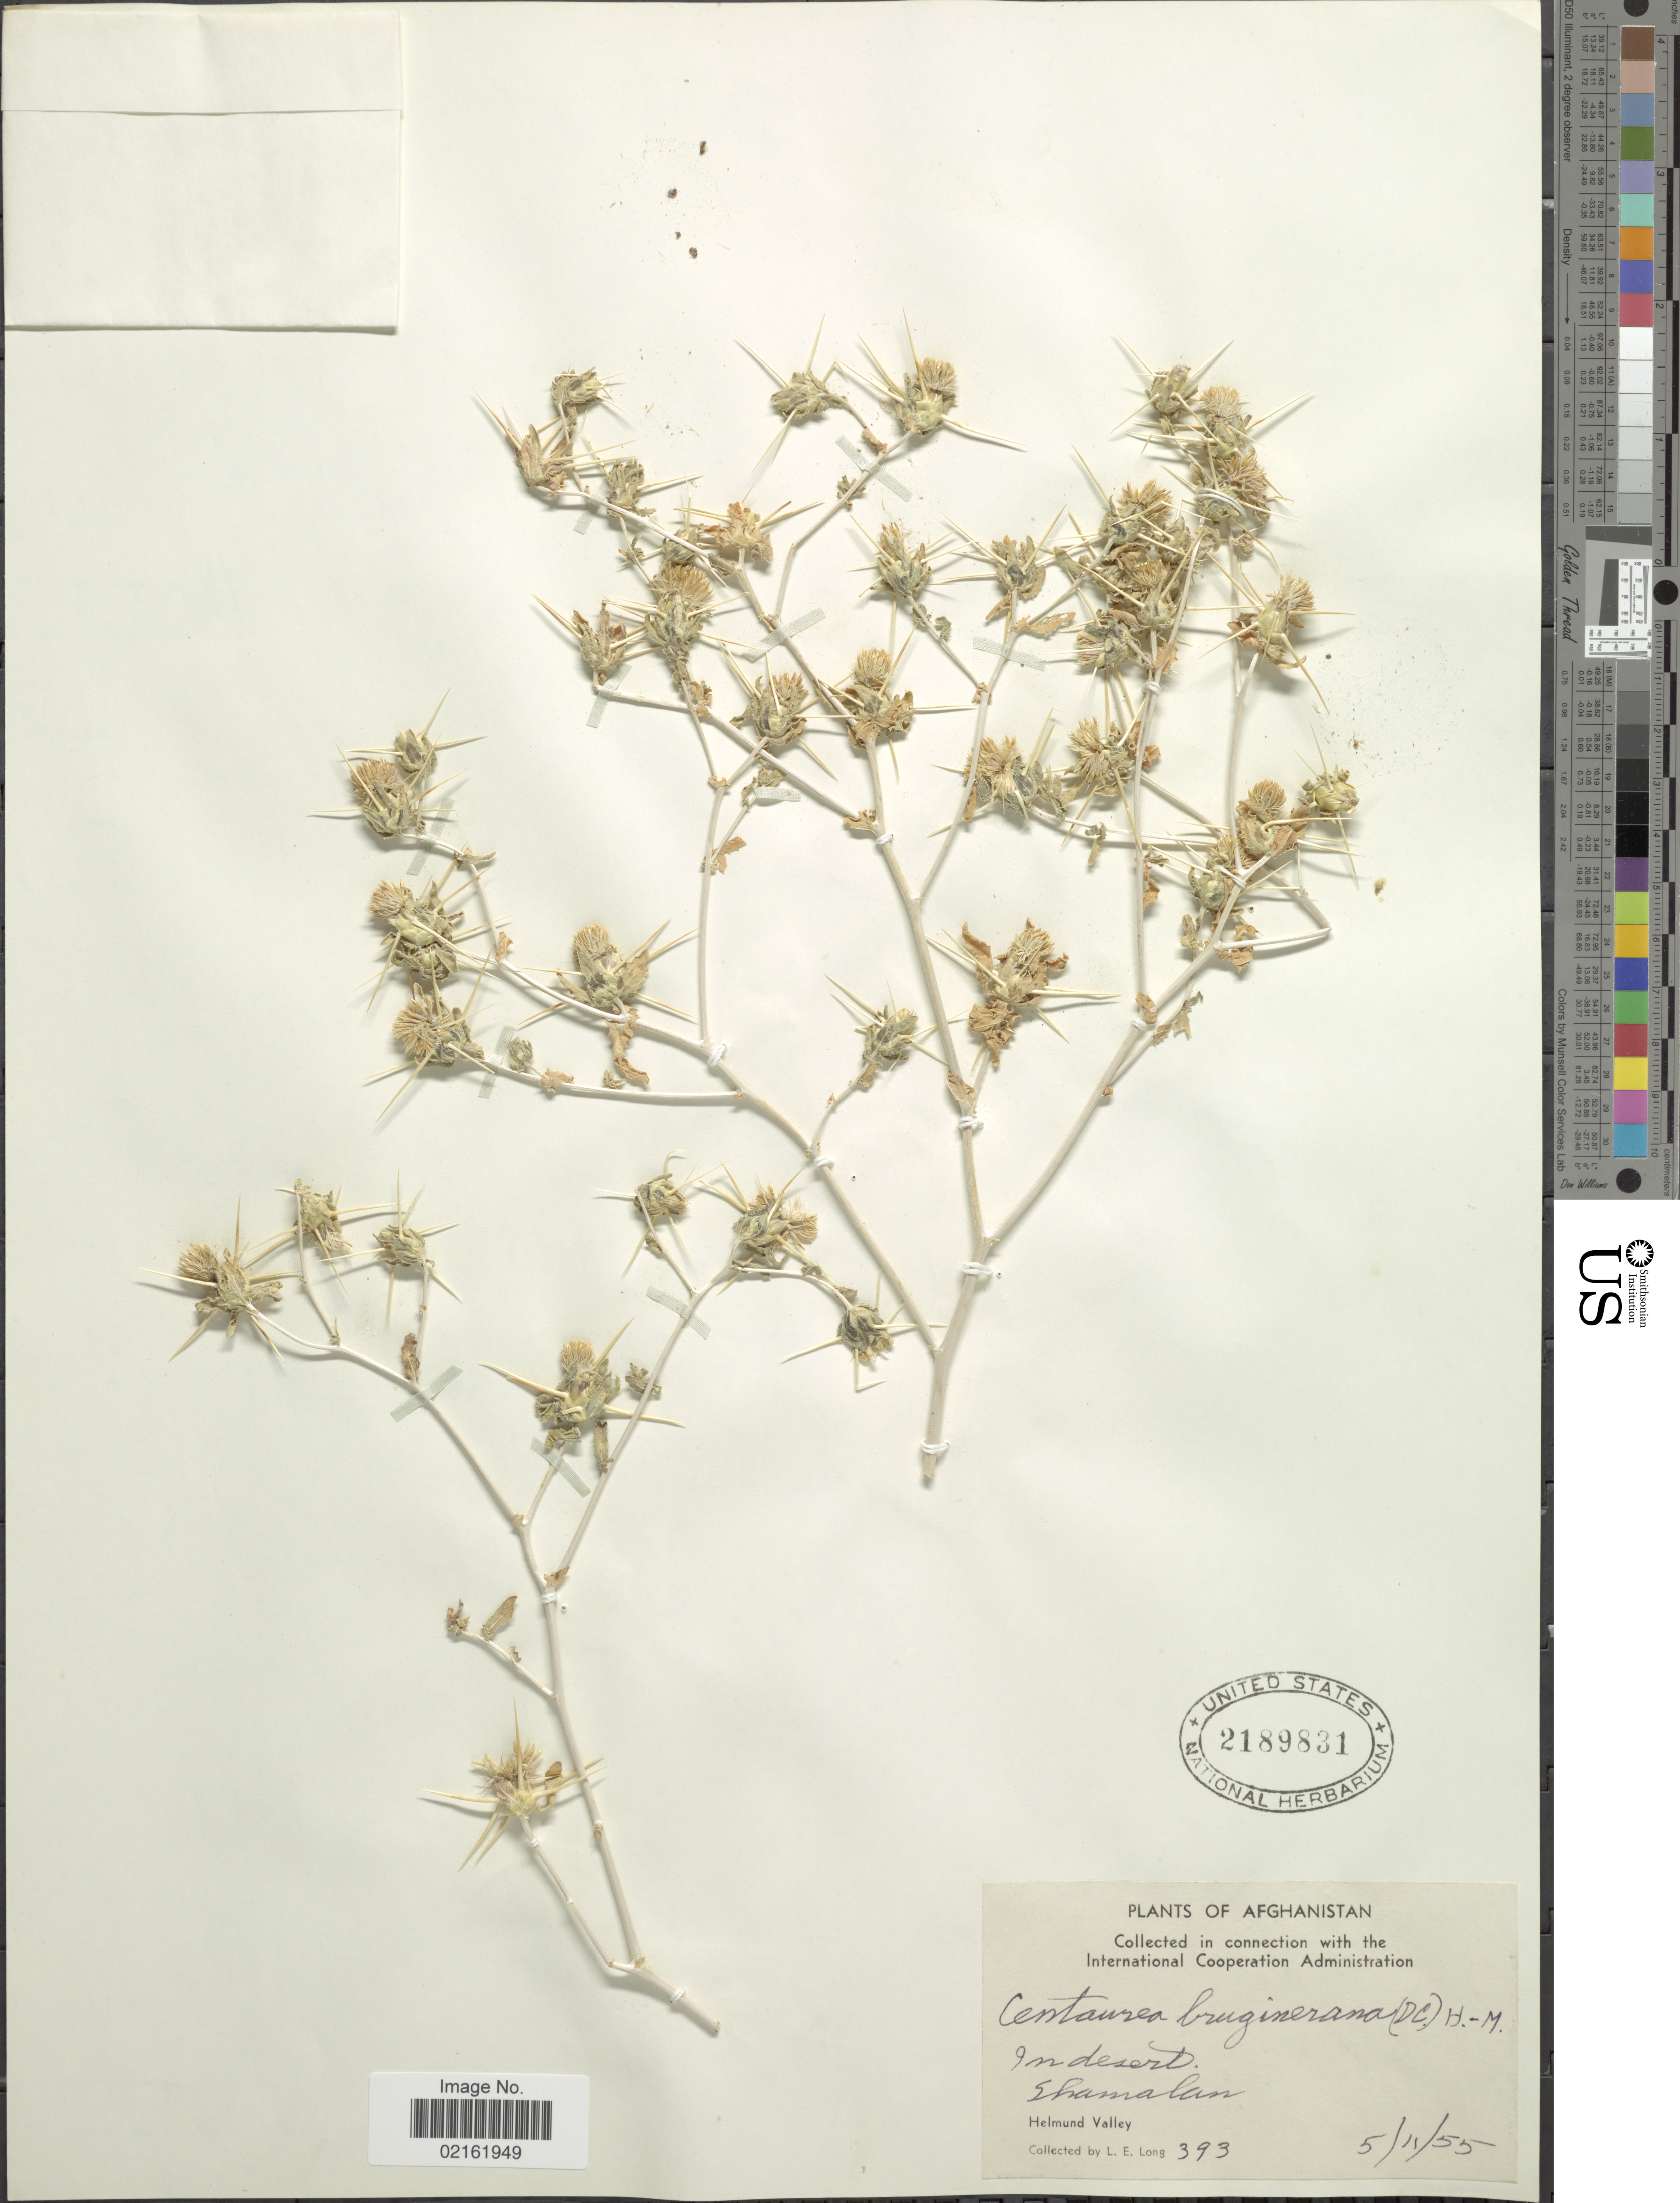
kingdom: Plantae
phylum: Tracheophyta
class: Magnoliopsida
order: Asterales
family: Asteraceae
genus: Centaurea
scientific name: Centaurea bruguierana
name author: (DC.) Hand.-Mazz.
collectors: L. E. Long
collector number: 393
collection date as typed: Transcribed d/m/y: 5/11/55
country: Afghanistan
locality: In desert, Shamalan, Helmund Valley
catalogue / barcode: US 2189831